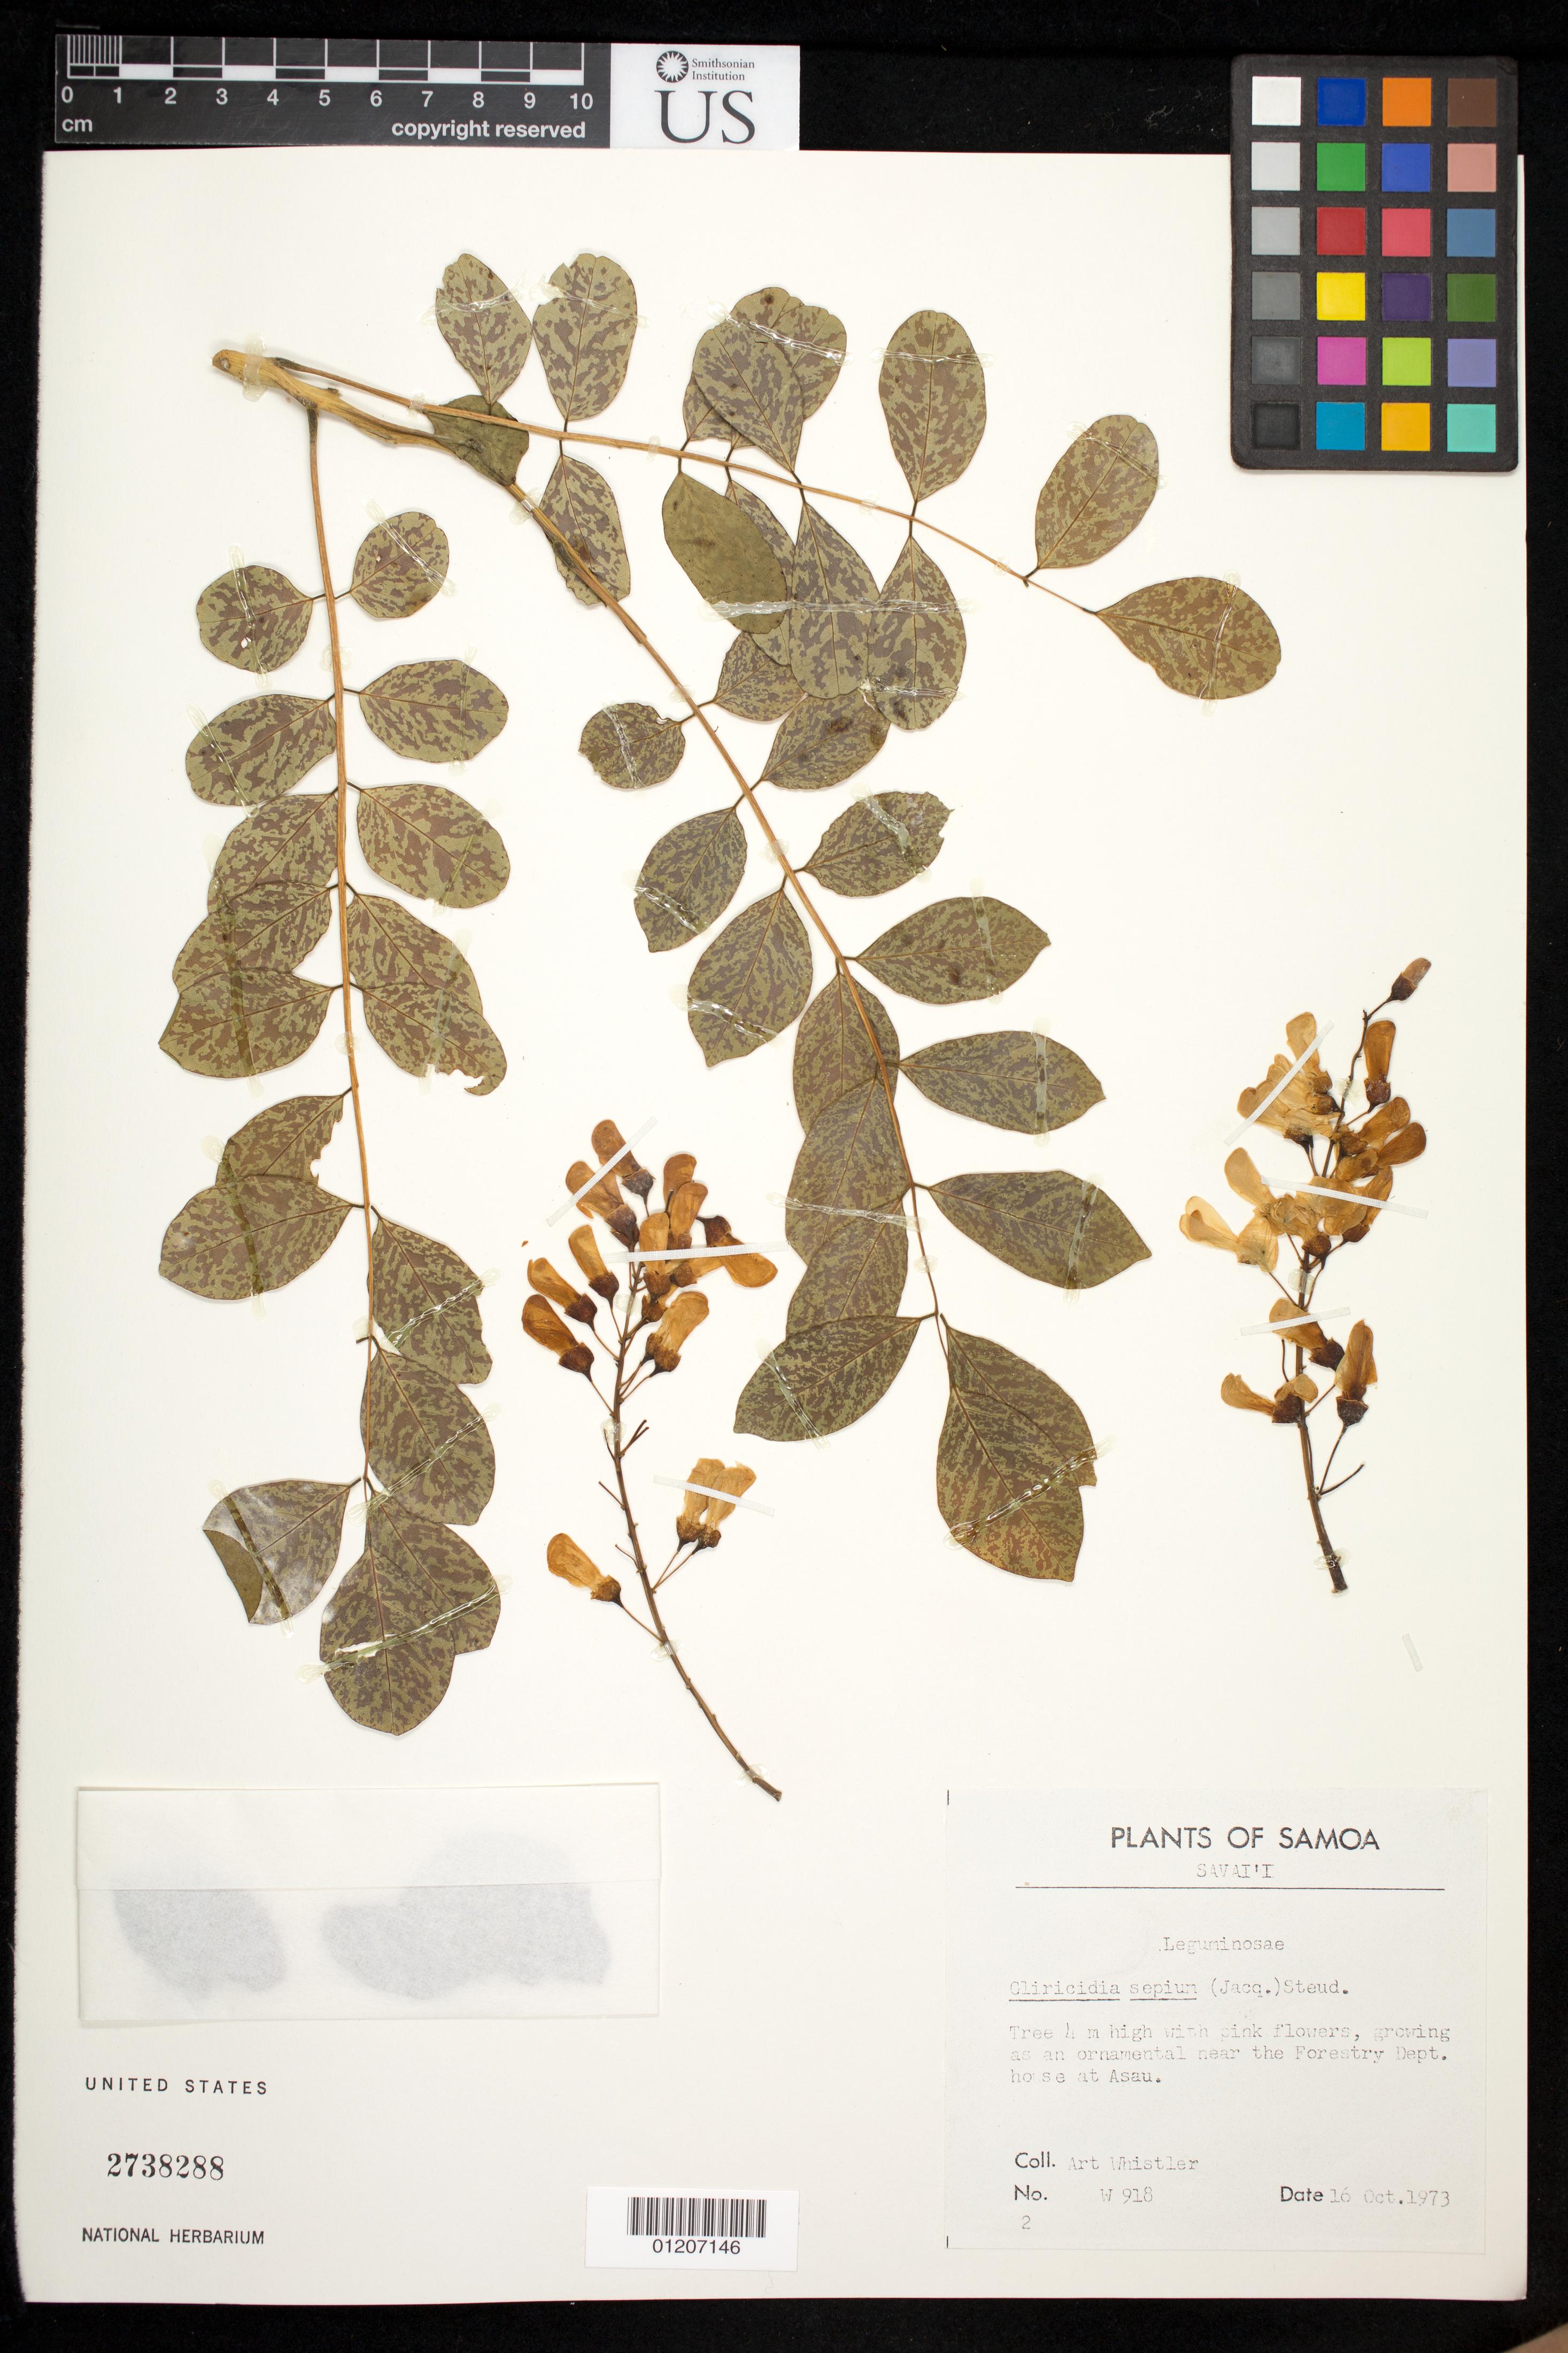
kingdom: Plantae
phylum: Tracheophyta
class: Magnoliopsida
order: Fabales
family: Fabaceae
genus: Gliricidia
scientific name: Gliricidia sepium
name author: (Jacq.) Kunth ex Walp.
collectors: A. Whistler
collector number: W 918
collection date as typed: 16 Oct 1973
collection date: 1973-10-16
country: Samoa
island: Savai'i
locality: Asau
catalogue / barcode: US 2738288